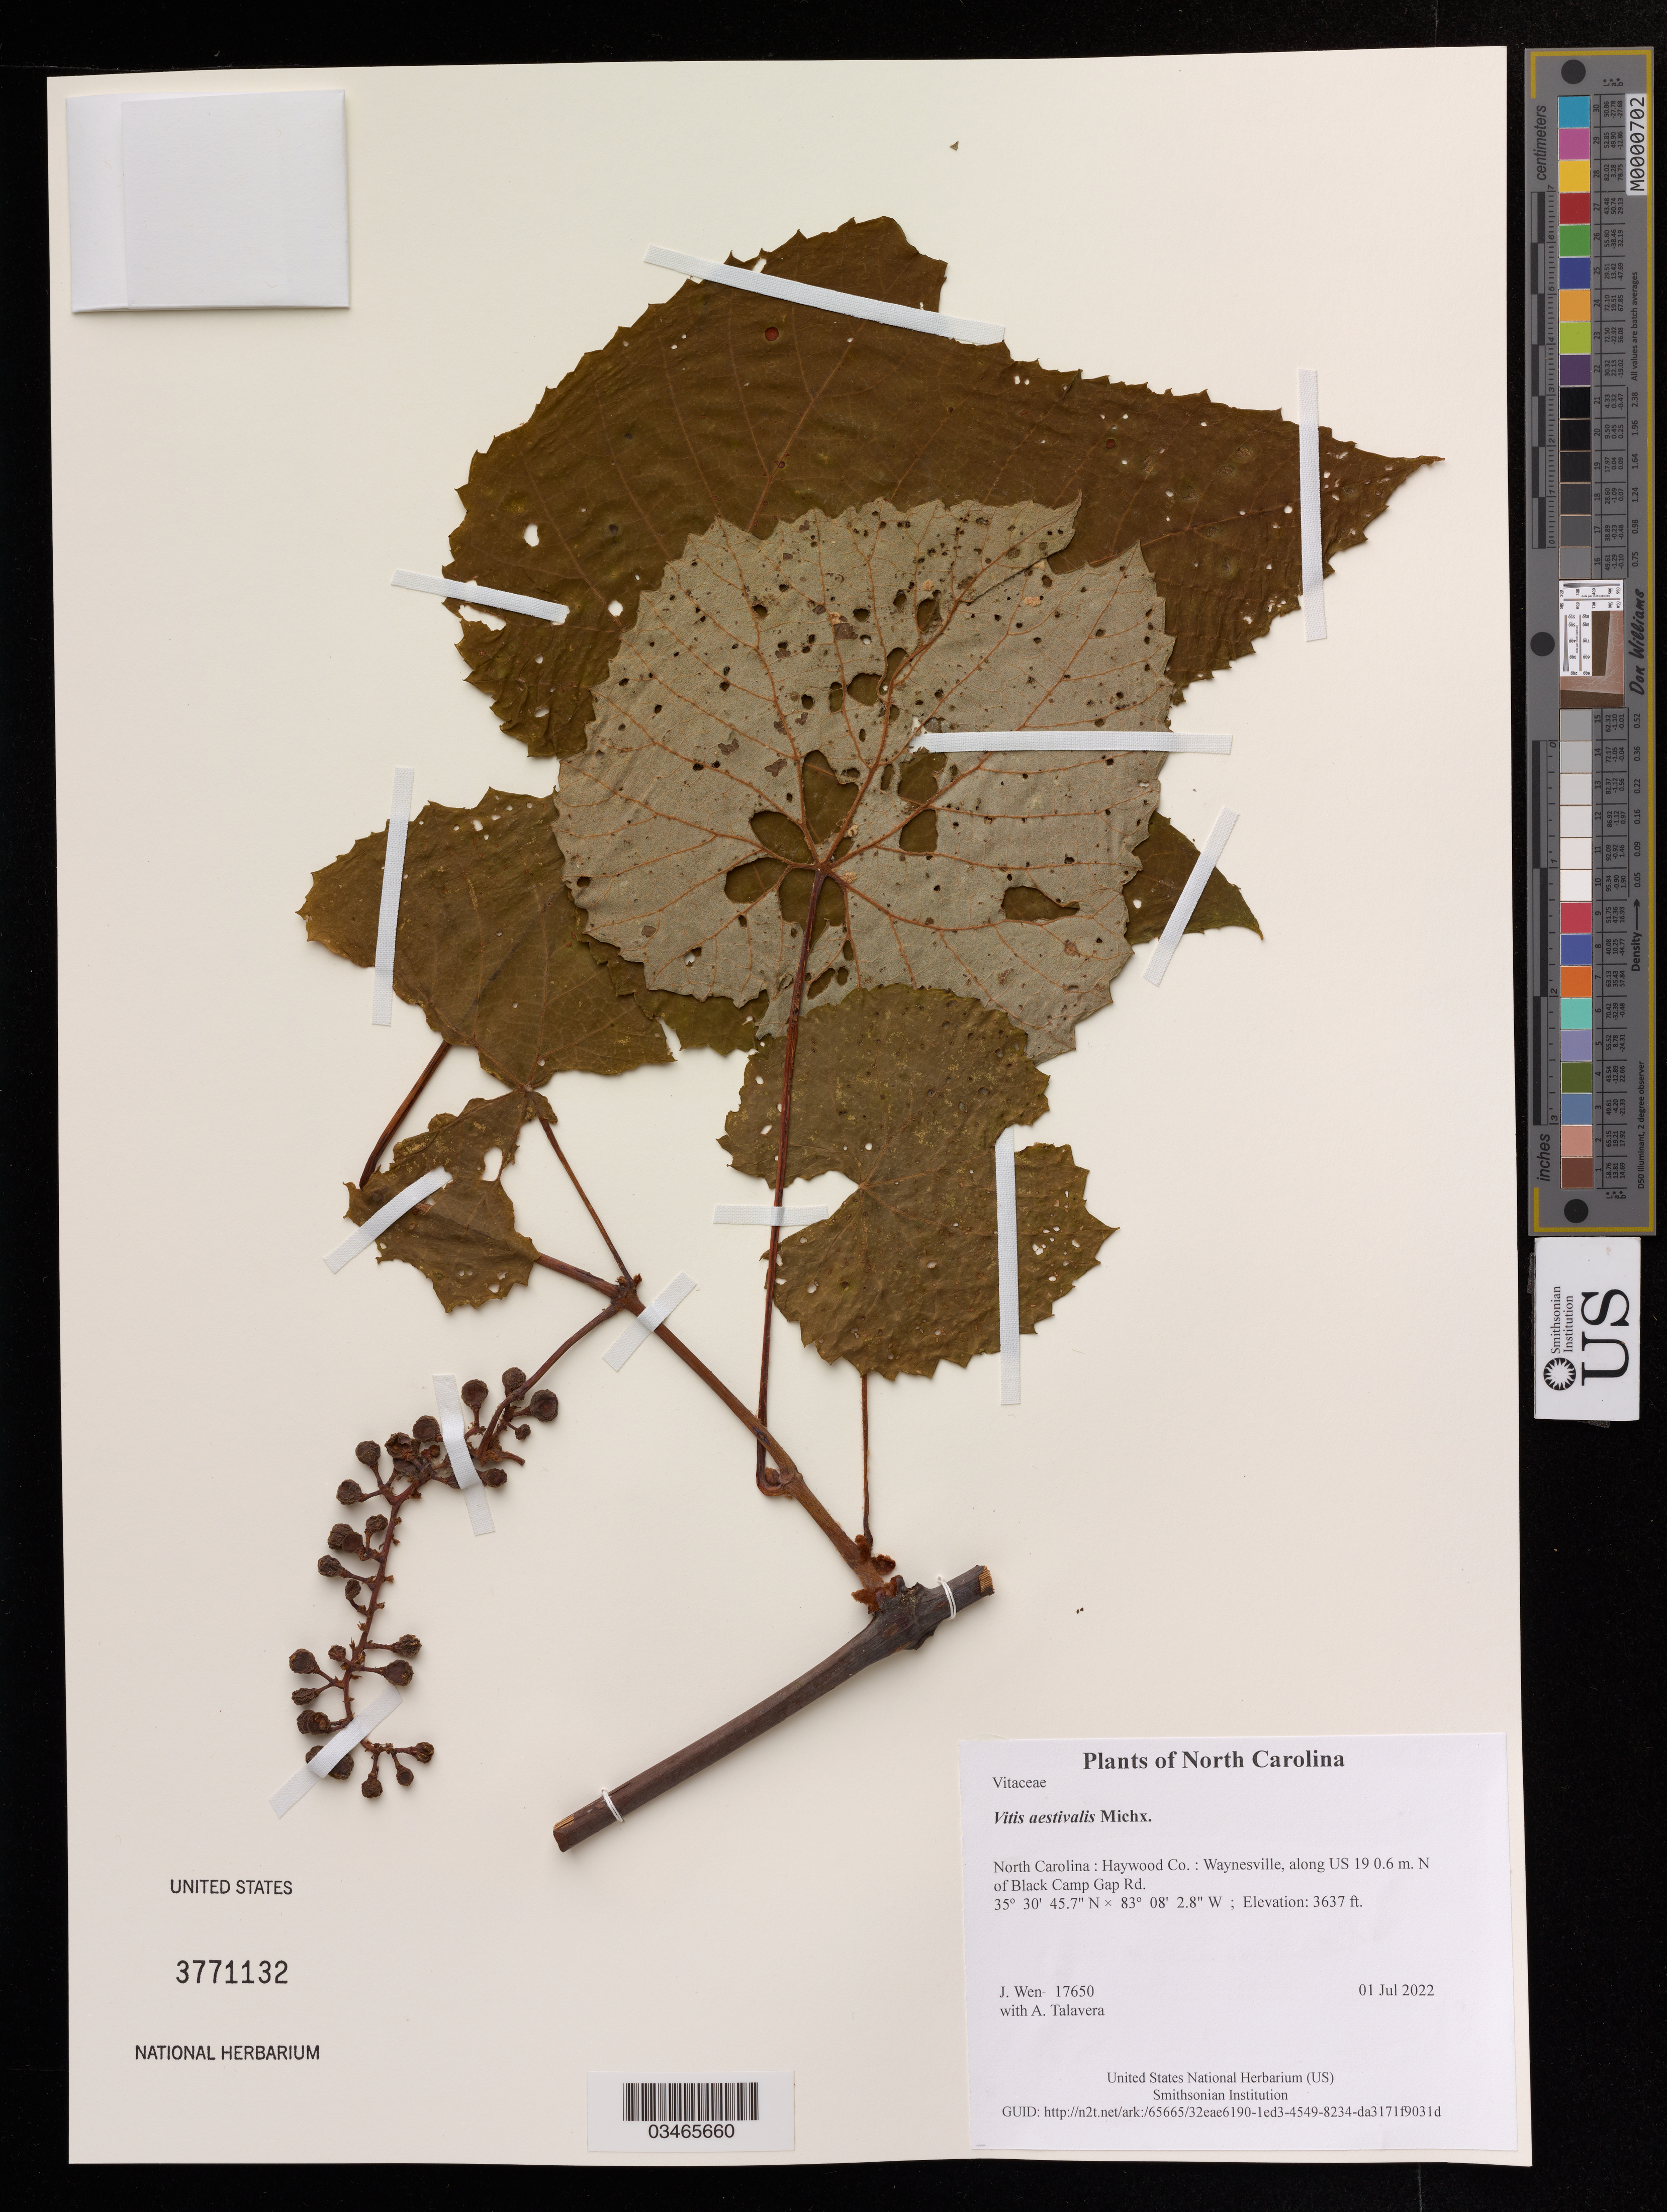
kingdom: Plantae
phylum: Tracheophyta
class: Magnoliopsida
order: Vitales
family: Vitaceae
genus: Vitis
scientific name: Vitis aestivalis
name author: Michx.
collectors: J. Wen & A. Talavera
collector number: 17650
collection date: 2022-07-01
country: United States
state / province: North Carolina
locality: Haywood Co.: Waynesville, along US 19 0.6 m. N of Black Camp Gap Rd.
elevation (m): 1109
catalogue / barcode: US 3771132